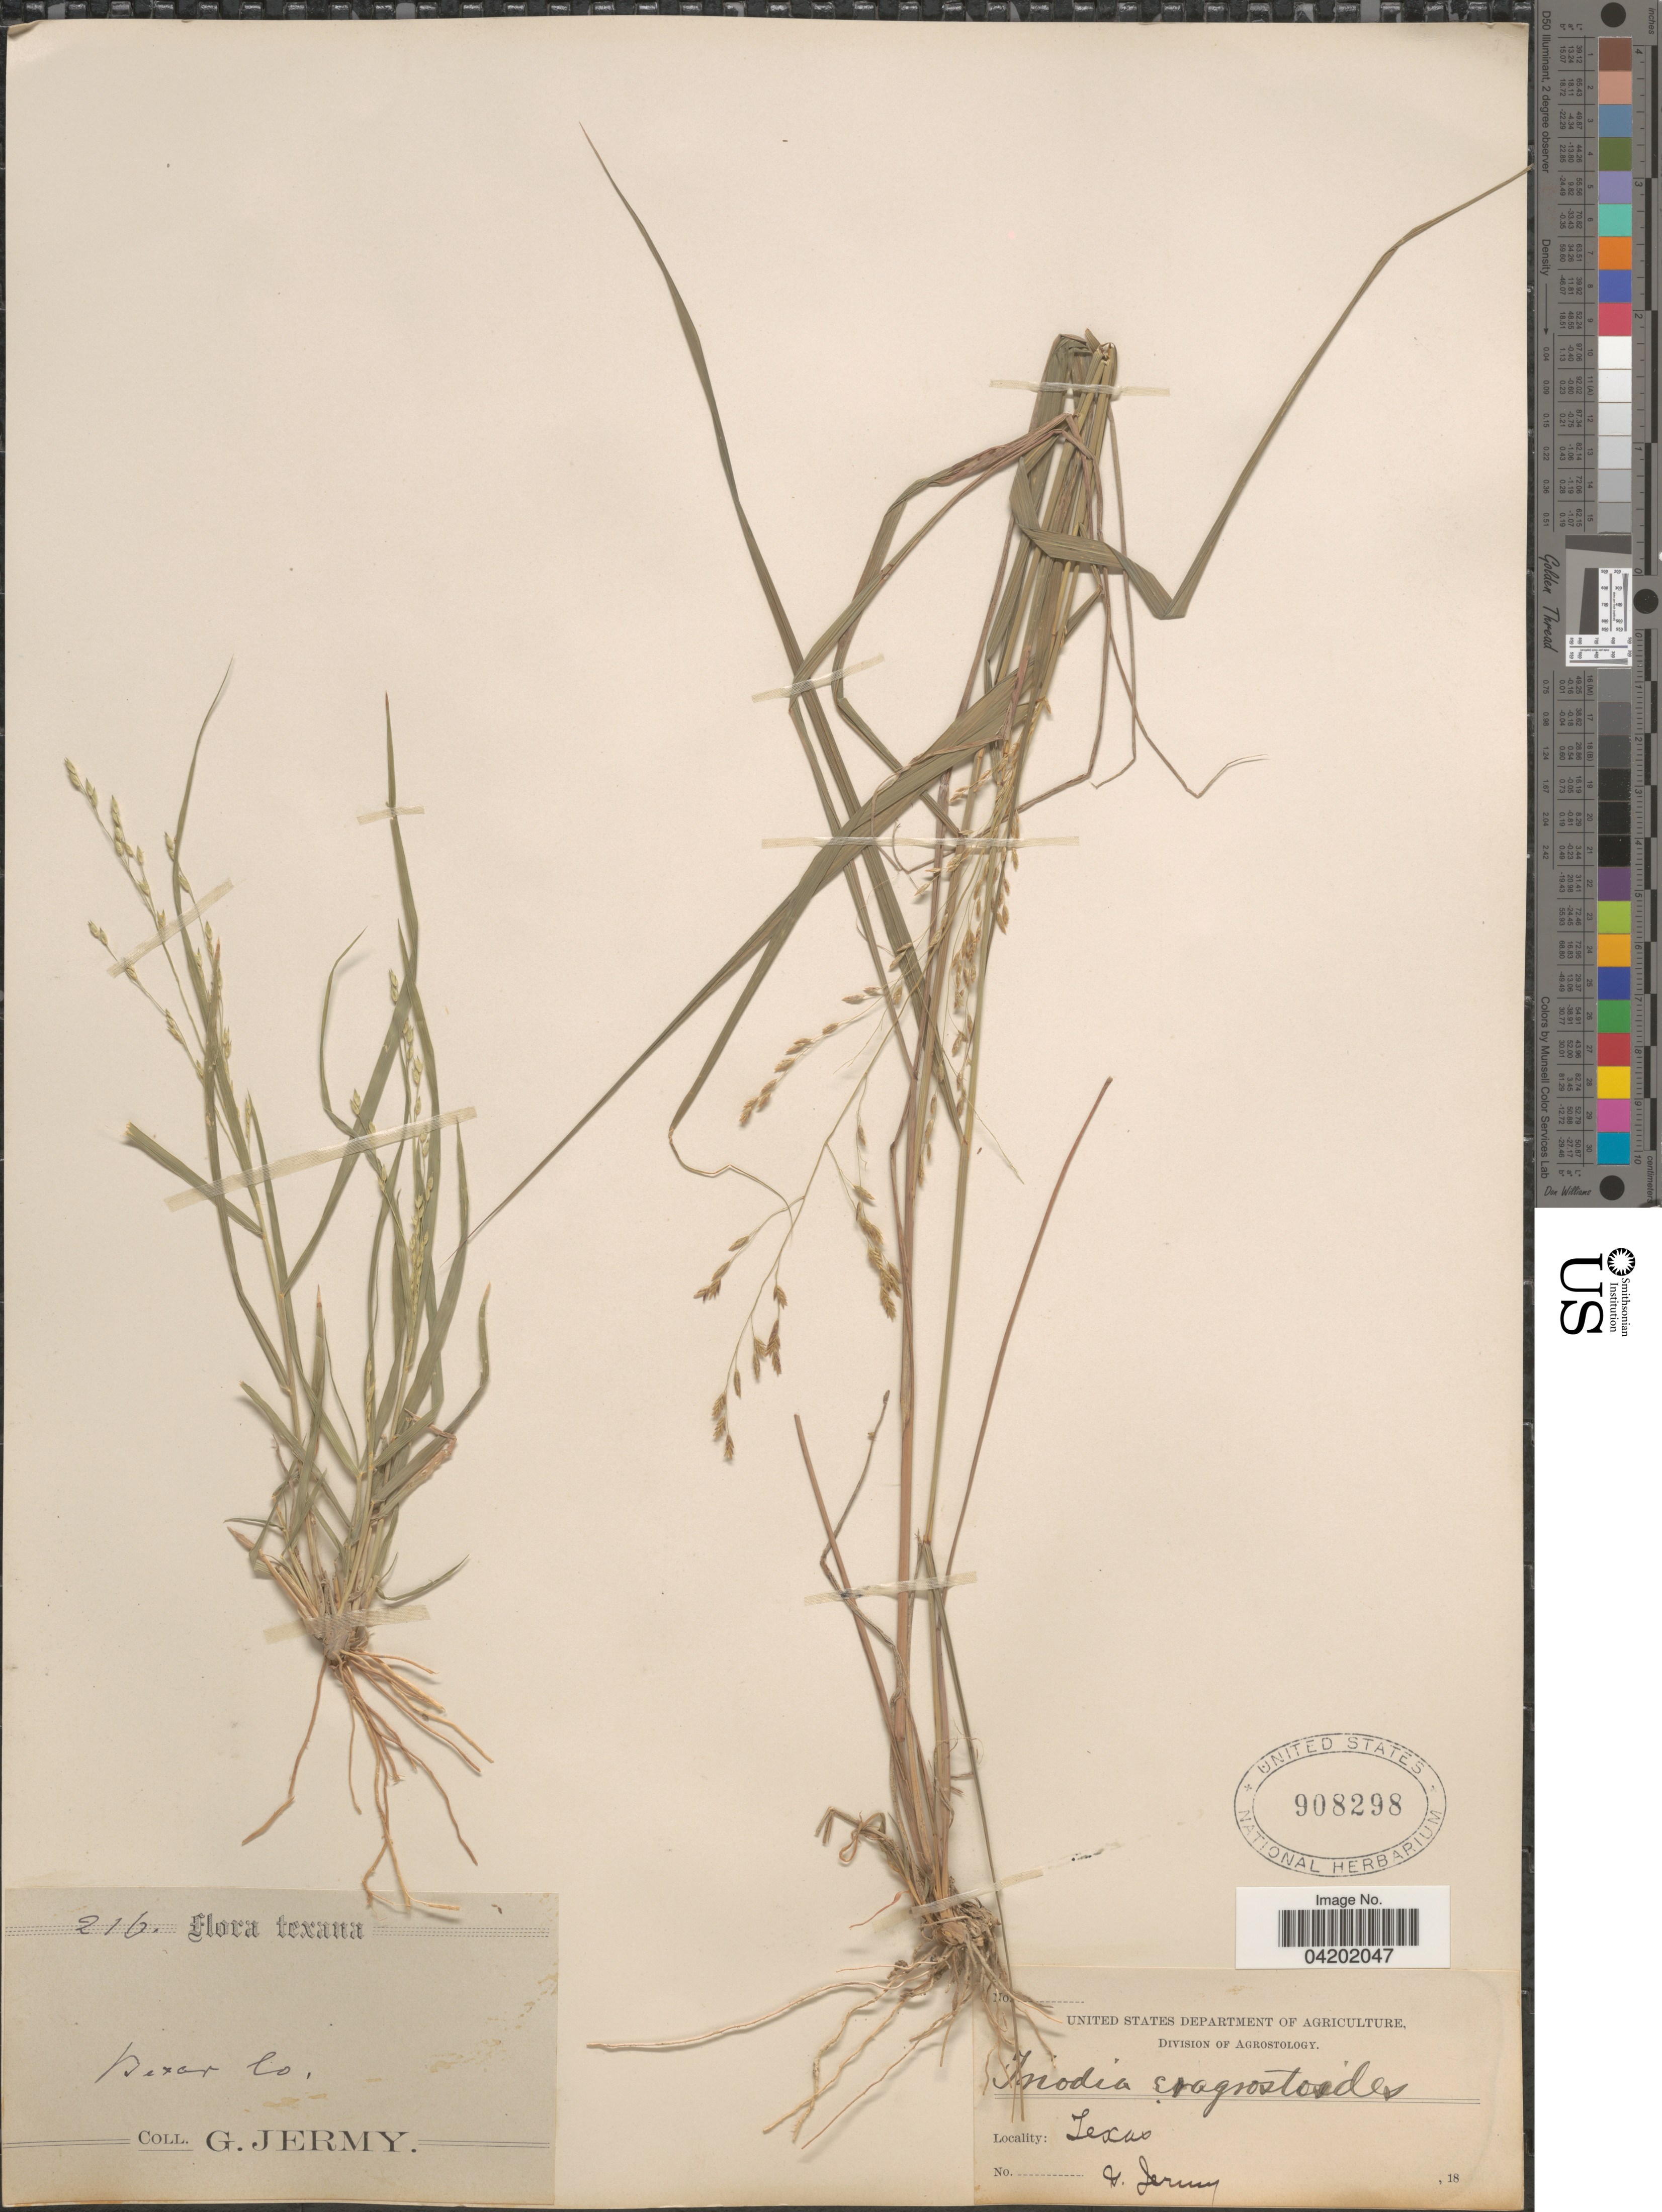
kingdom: Plantae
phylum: Tracheophyta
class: Liliopsida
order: Poales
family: Poaceae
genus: Triplasiella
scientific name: Triplasiella eragrostoides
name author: (Vasey & Scribn.) P.M. Peterson & Romasch.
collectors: G. Jermy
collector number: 216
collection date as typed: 18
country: United States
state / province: Texas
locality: Texana. Bexar Co.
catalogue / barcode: US 908298